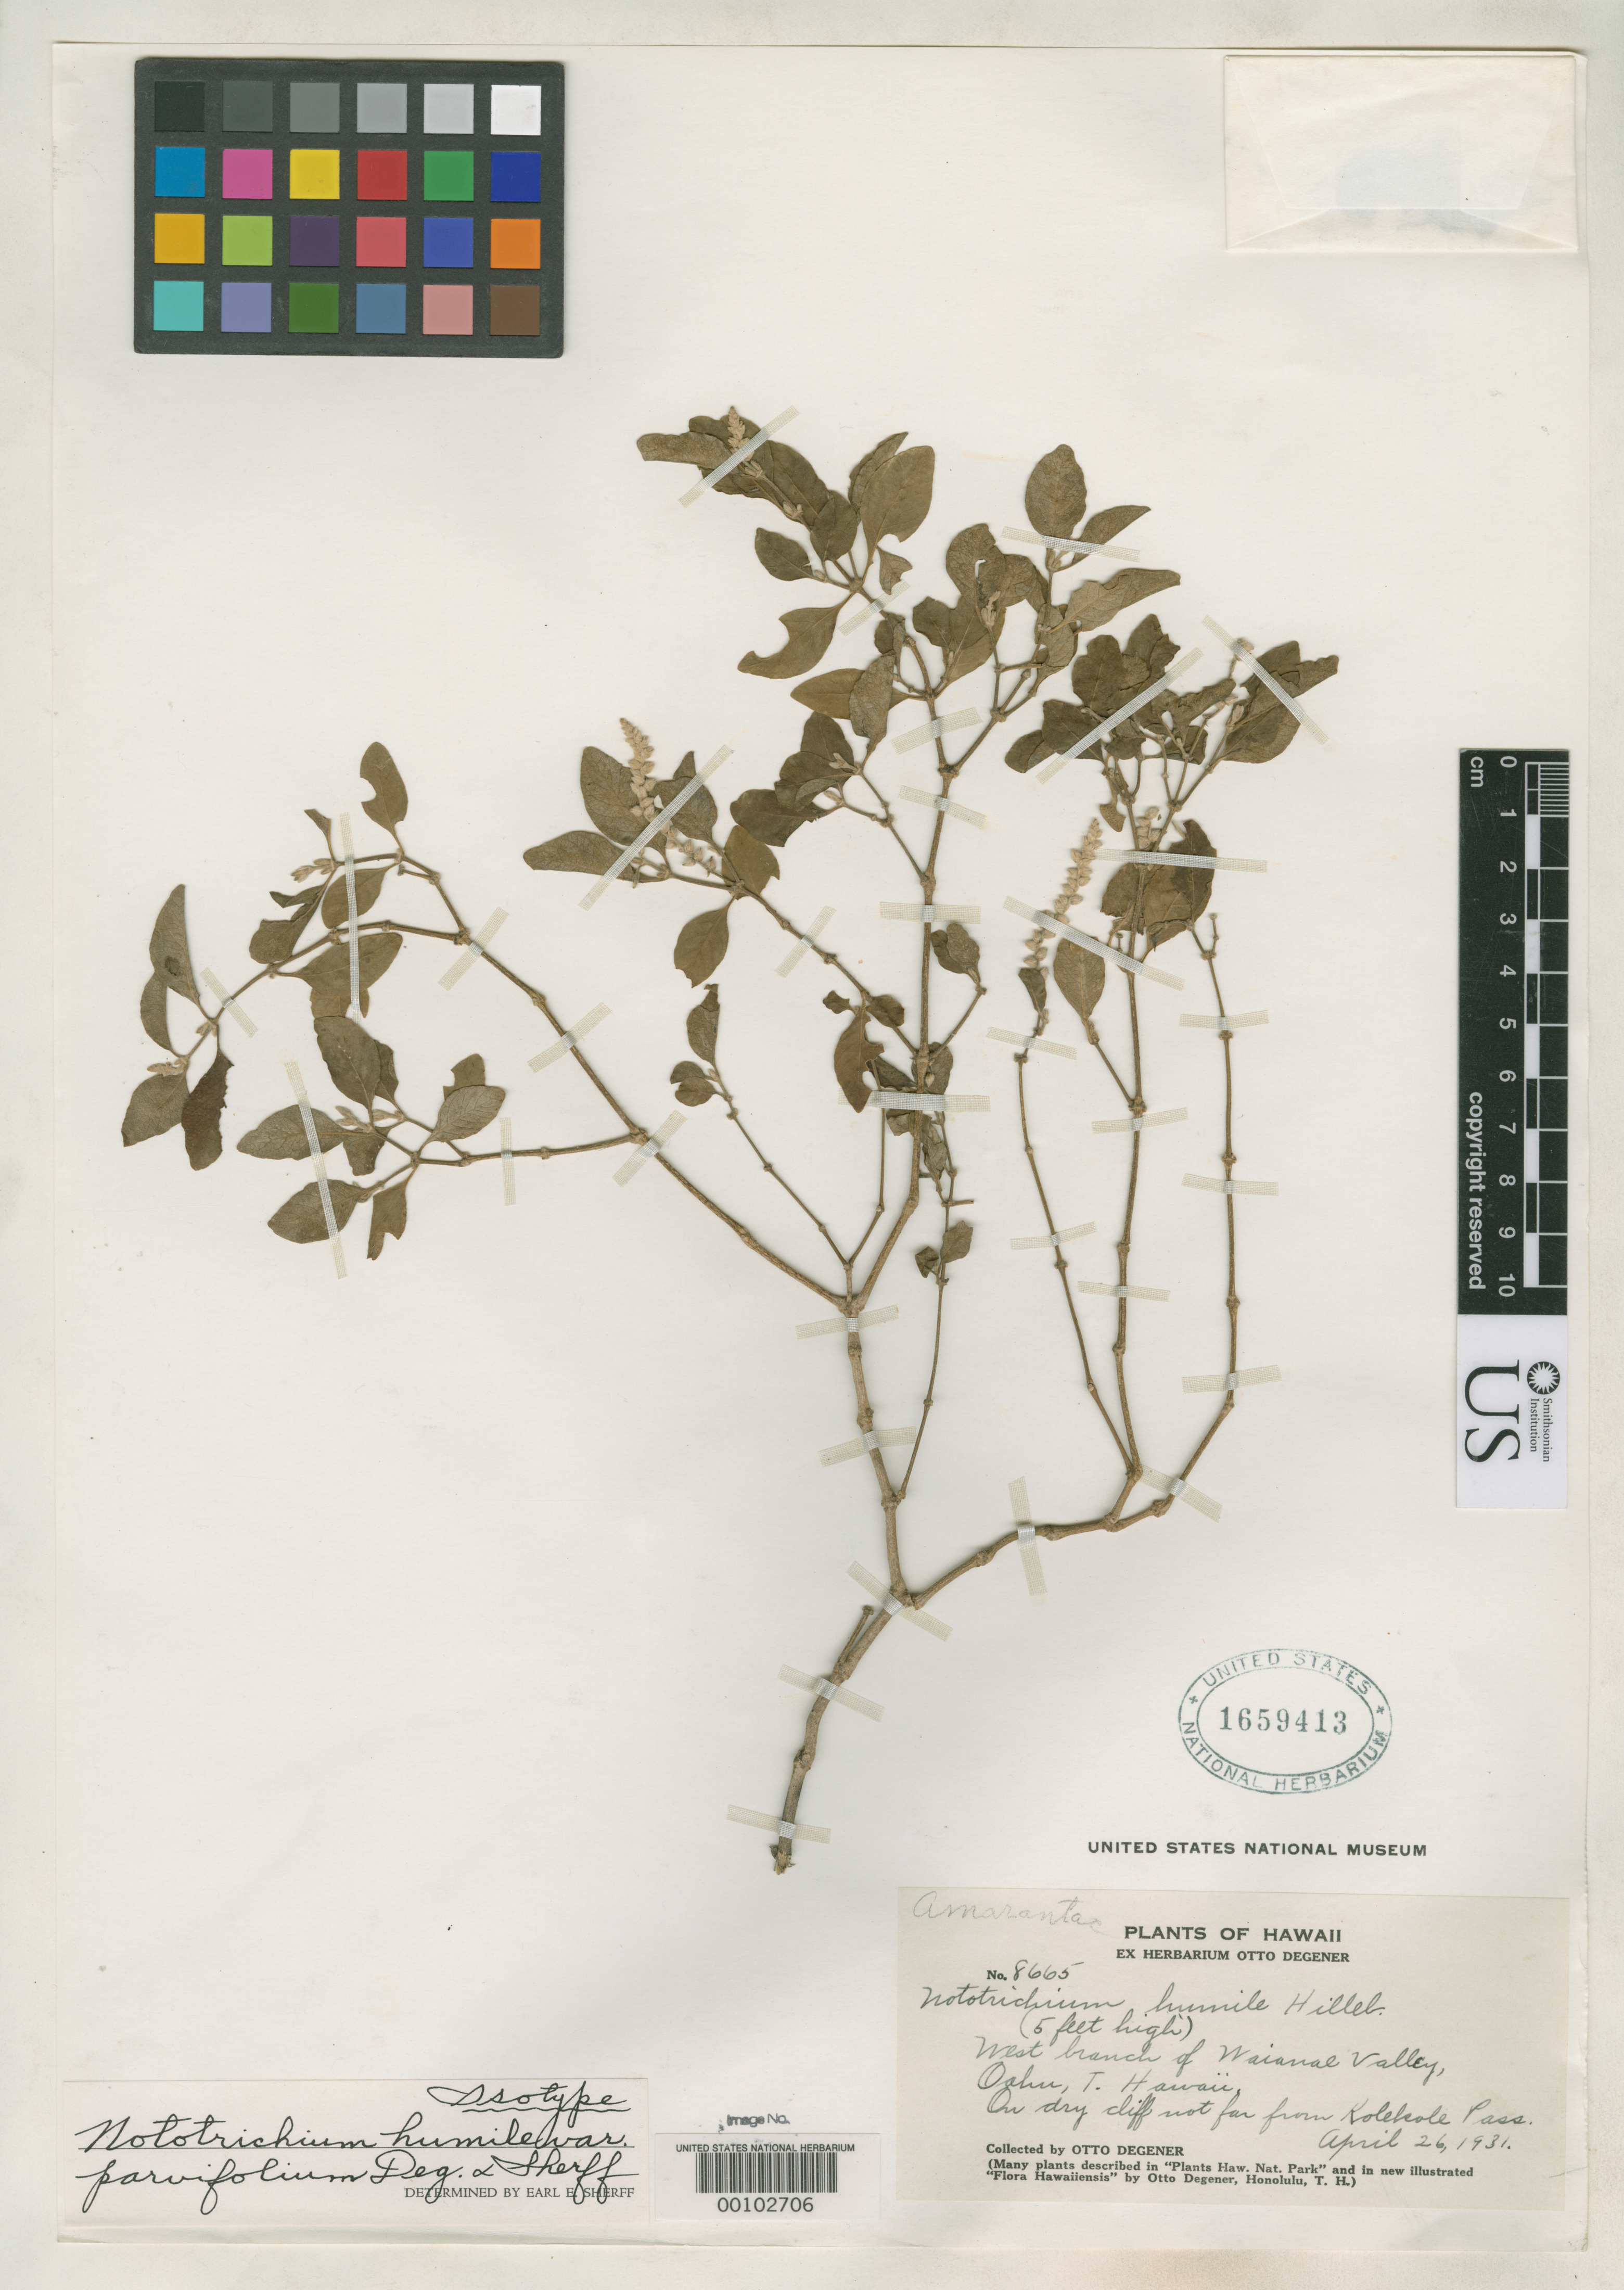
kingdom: Plantae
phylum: Tracheophyta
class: Magnoliopsida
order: Caryophyllales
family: Amaranthaceae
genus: Nototrichium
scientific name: Nototrichium humile var. parvifolium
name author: O. Deg. & Sherff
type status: Isotype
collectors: O. Degener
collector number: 8665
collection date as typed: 26 Apr 1931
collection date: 1931-04-26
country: United States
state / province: Hawaii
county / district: Honolulu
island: Oahu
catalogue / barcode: US 1659413